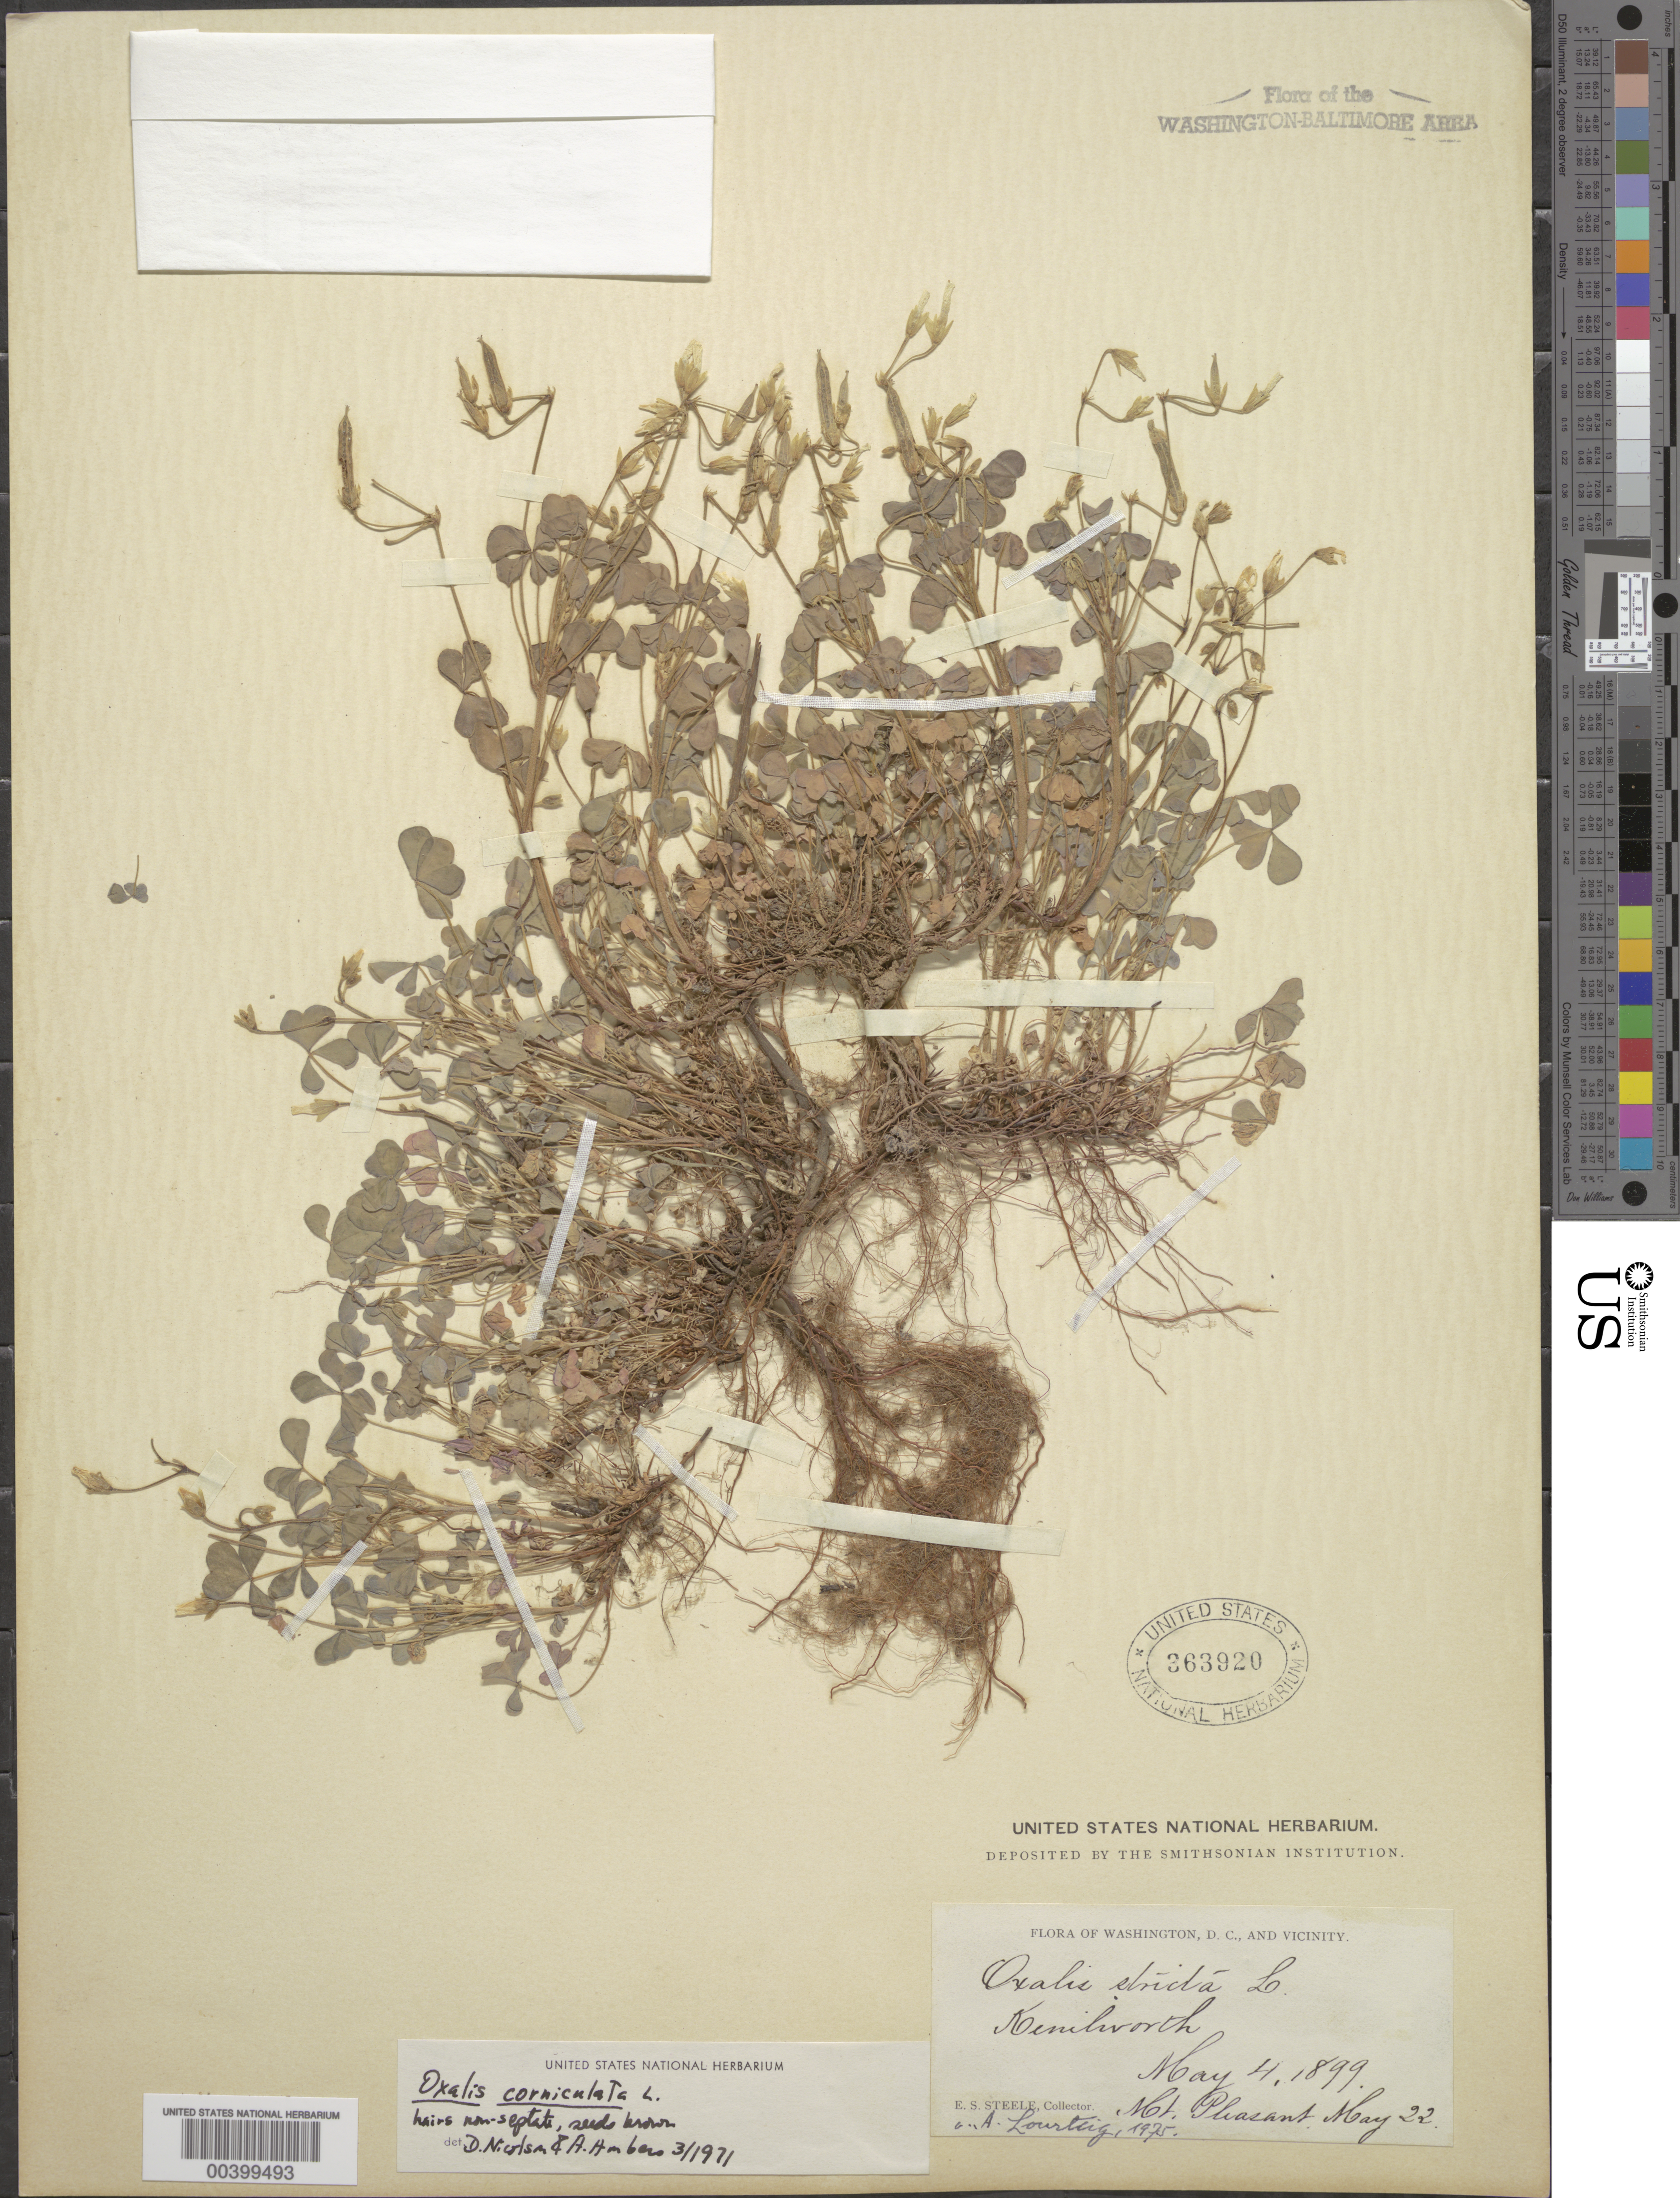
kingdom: Plantae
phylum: Tracheophyta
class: Magnoliopsida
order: Oxalidales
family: Oxalidaceae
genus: Oxalis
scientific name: Oxalis stricta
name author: L.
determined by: Lourteig, A.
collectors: E. Steele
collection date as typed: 22 May 1899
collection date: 1899-05-22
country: United States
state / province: District of Columbia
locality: Mount Pleasant Rock Creek Park and Vicinity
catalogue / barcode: US 363920